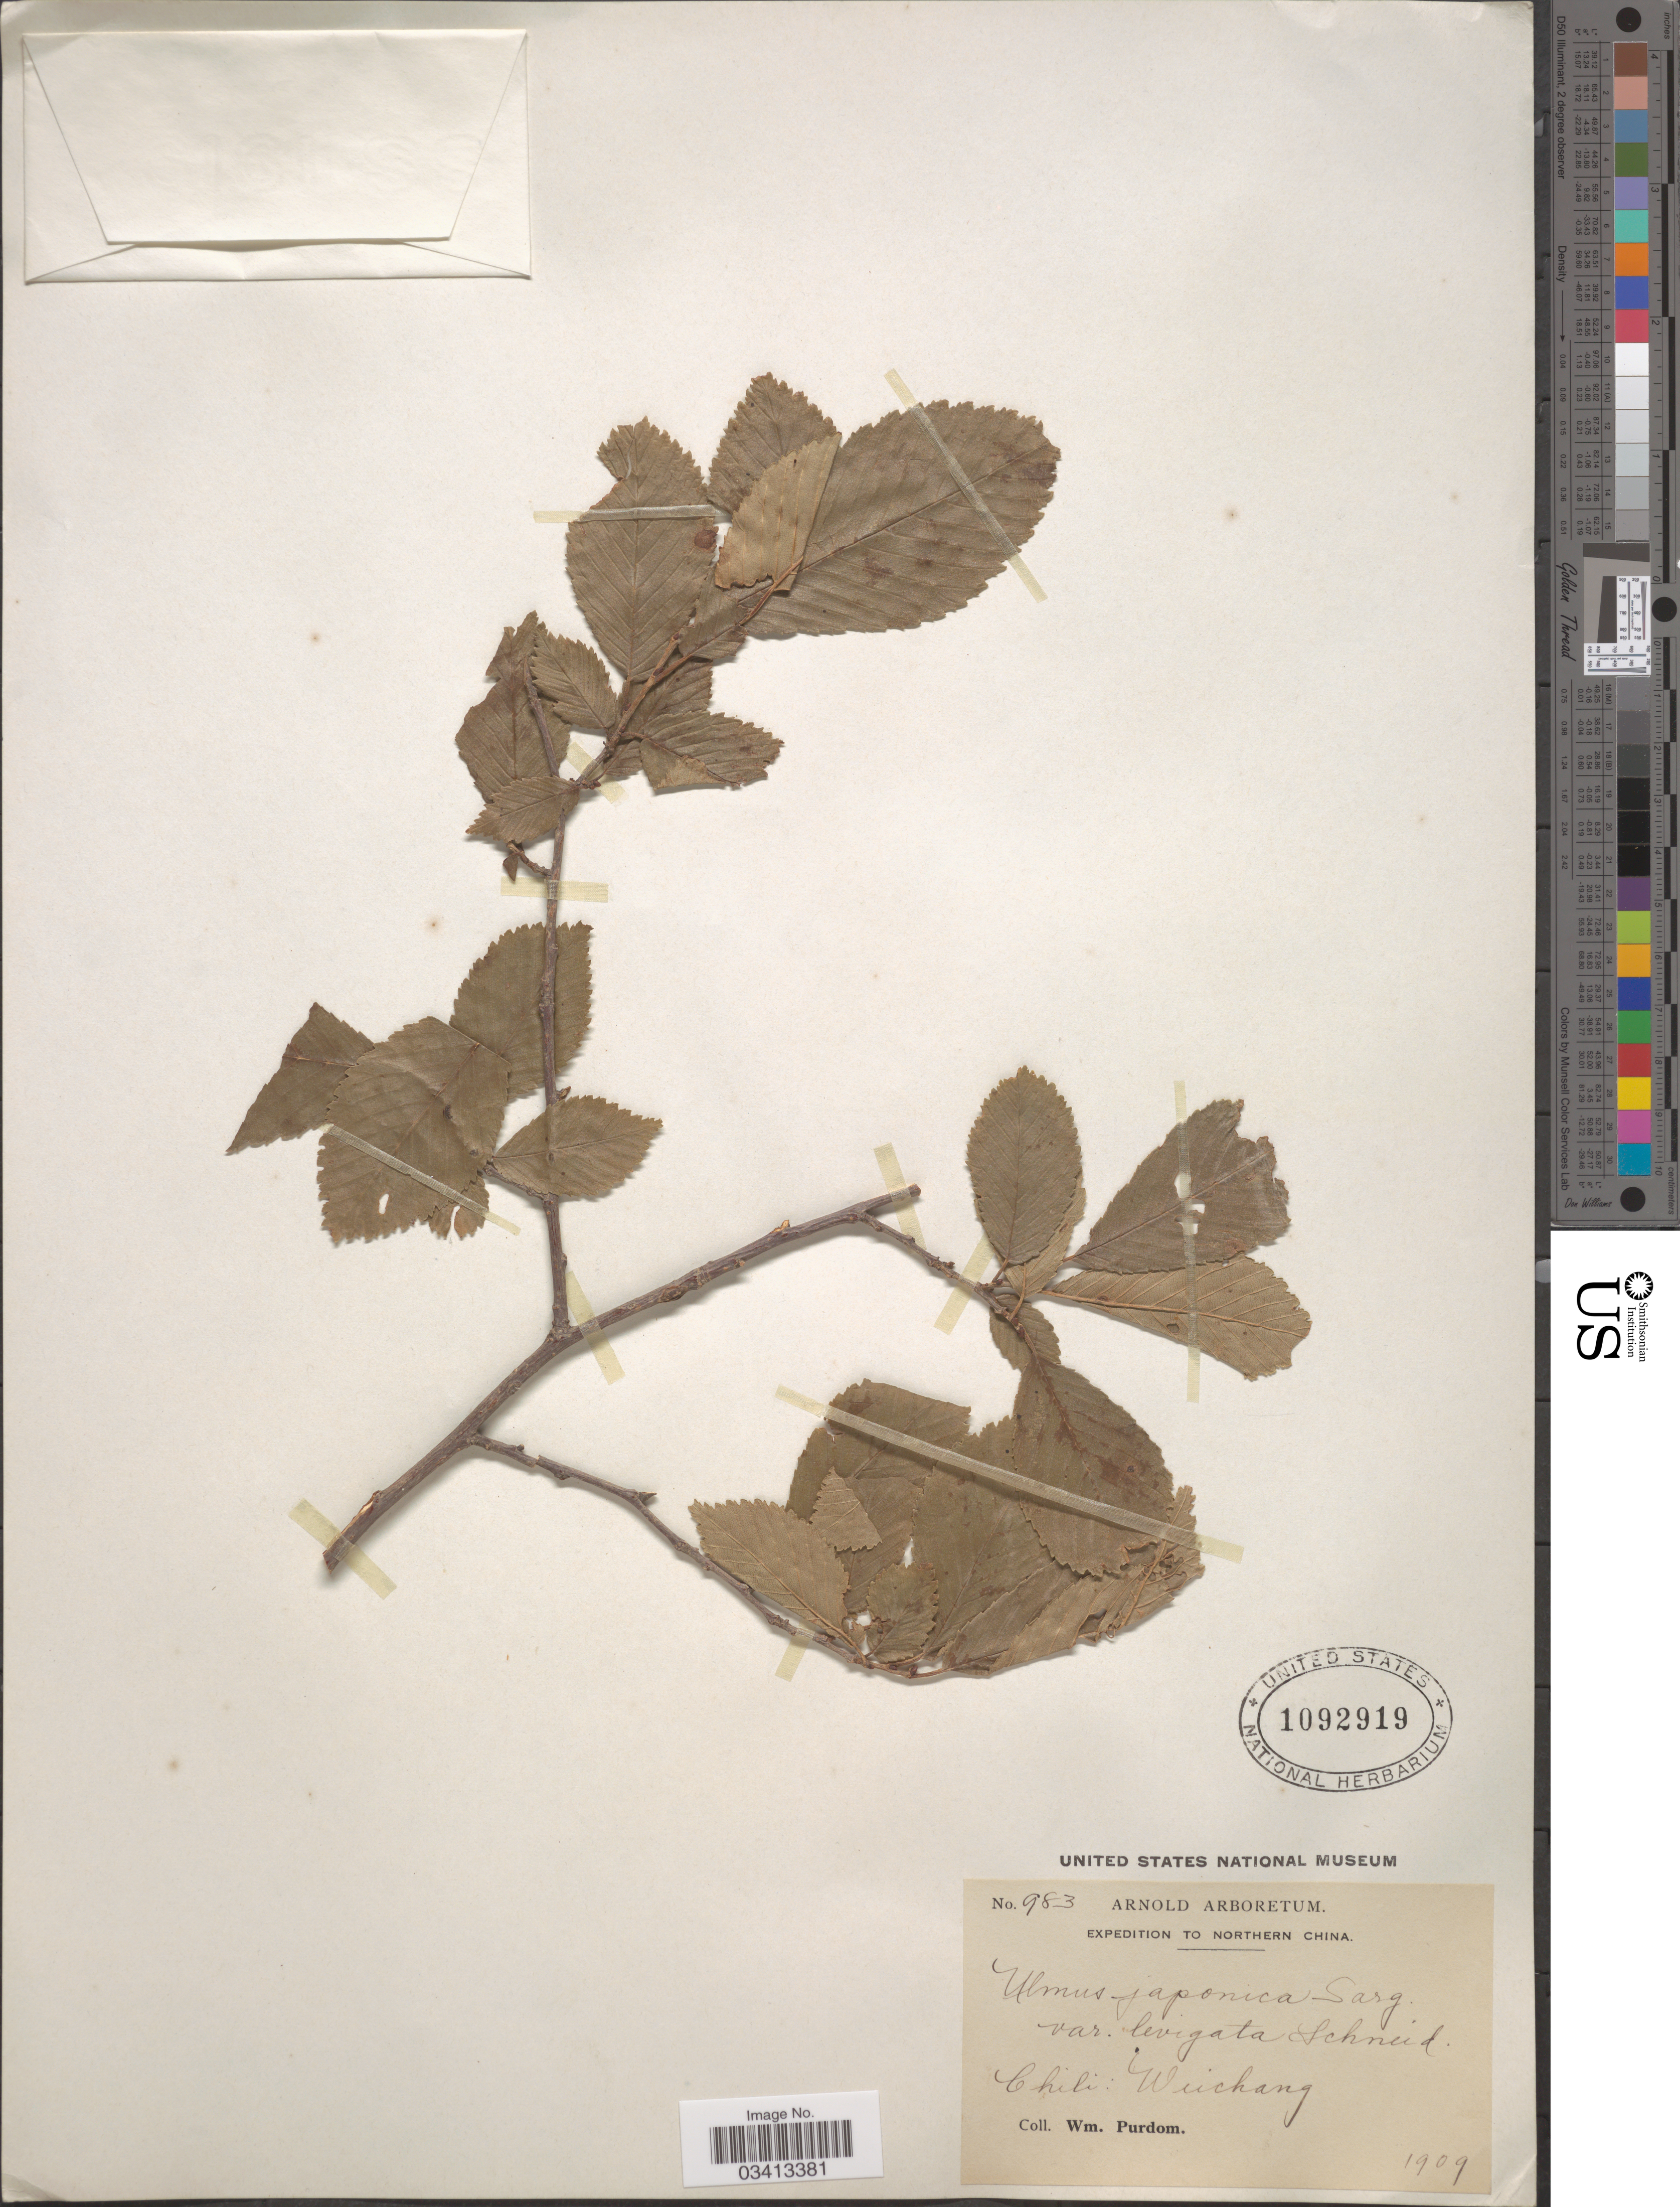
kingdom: Plantae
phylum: Tracheophyta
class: Magnoliopsida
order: Rosales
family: Ulmaceae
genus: Ulmus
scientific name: Ulmus japonica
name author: Sarg.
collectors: W. Purdom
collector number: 983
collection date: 1909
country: China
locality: Northern China. Chili: Wuchang.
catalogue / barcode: US 1092919